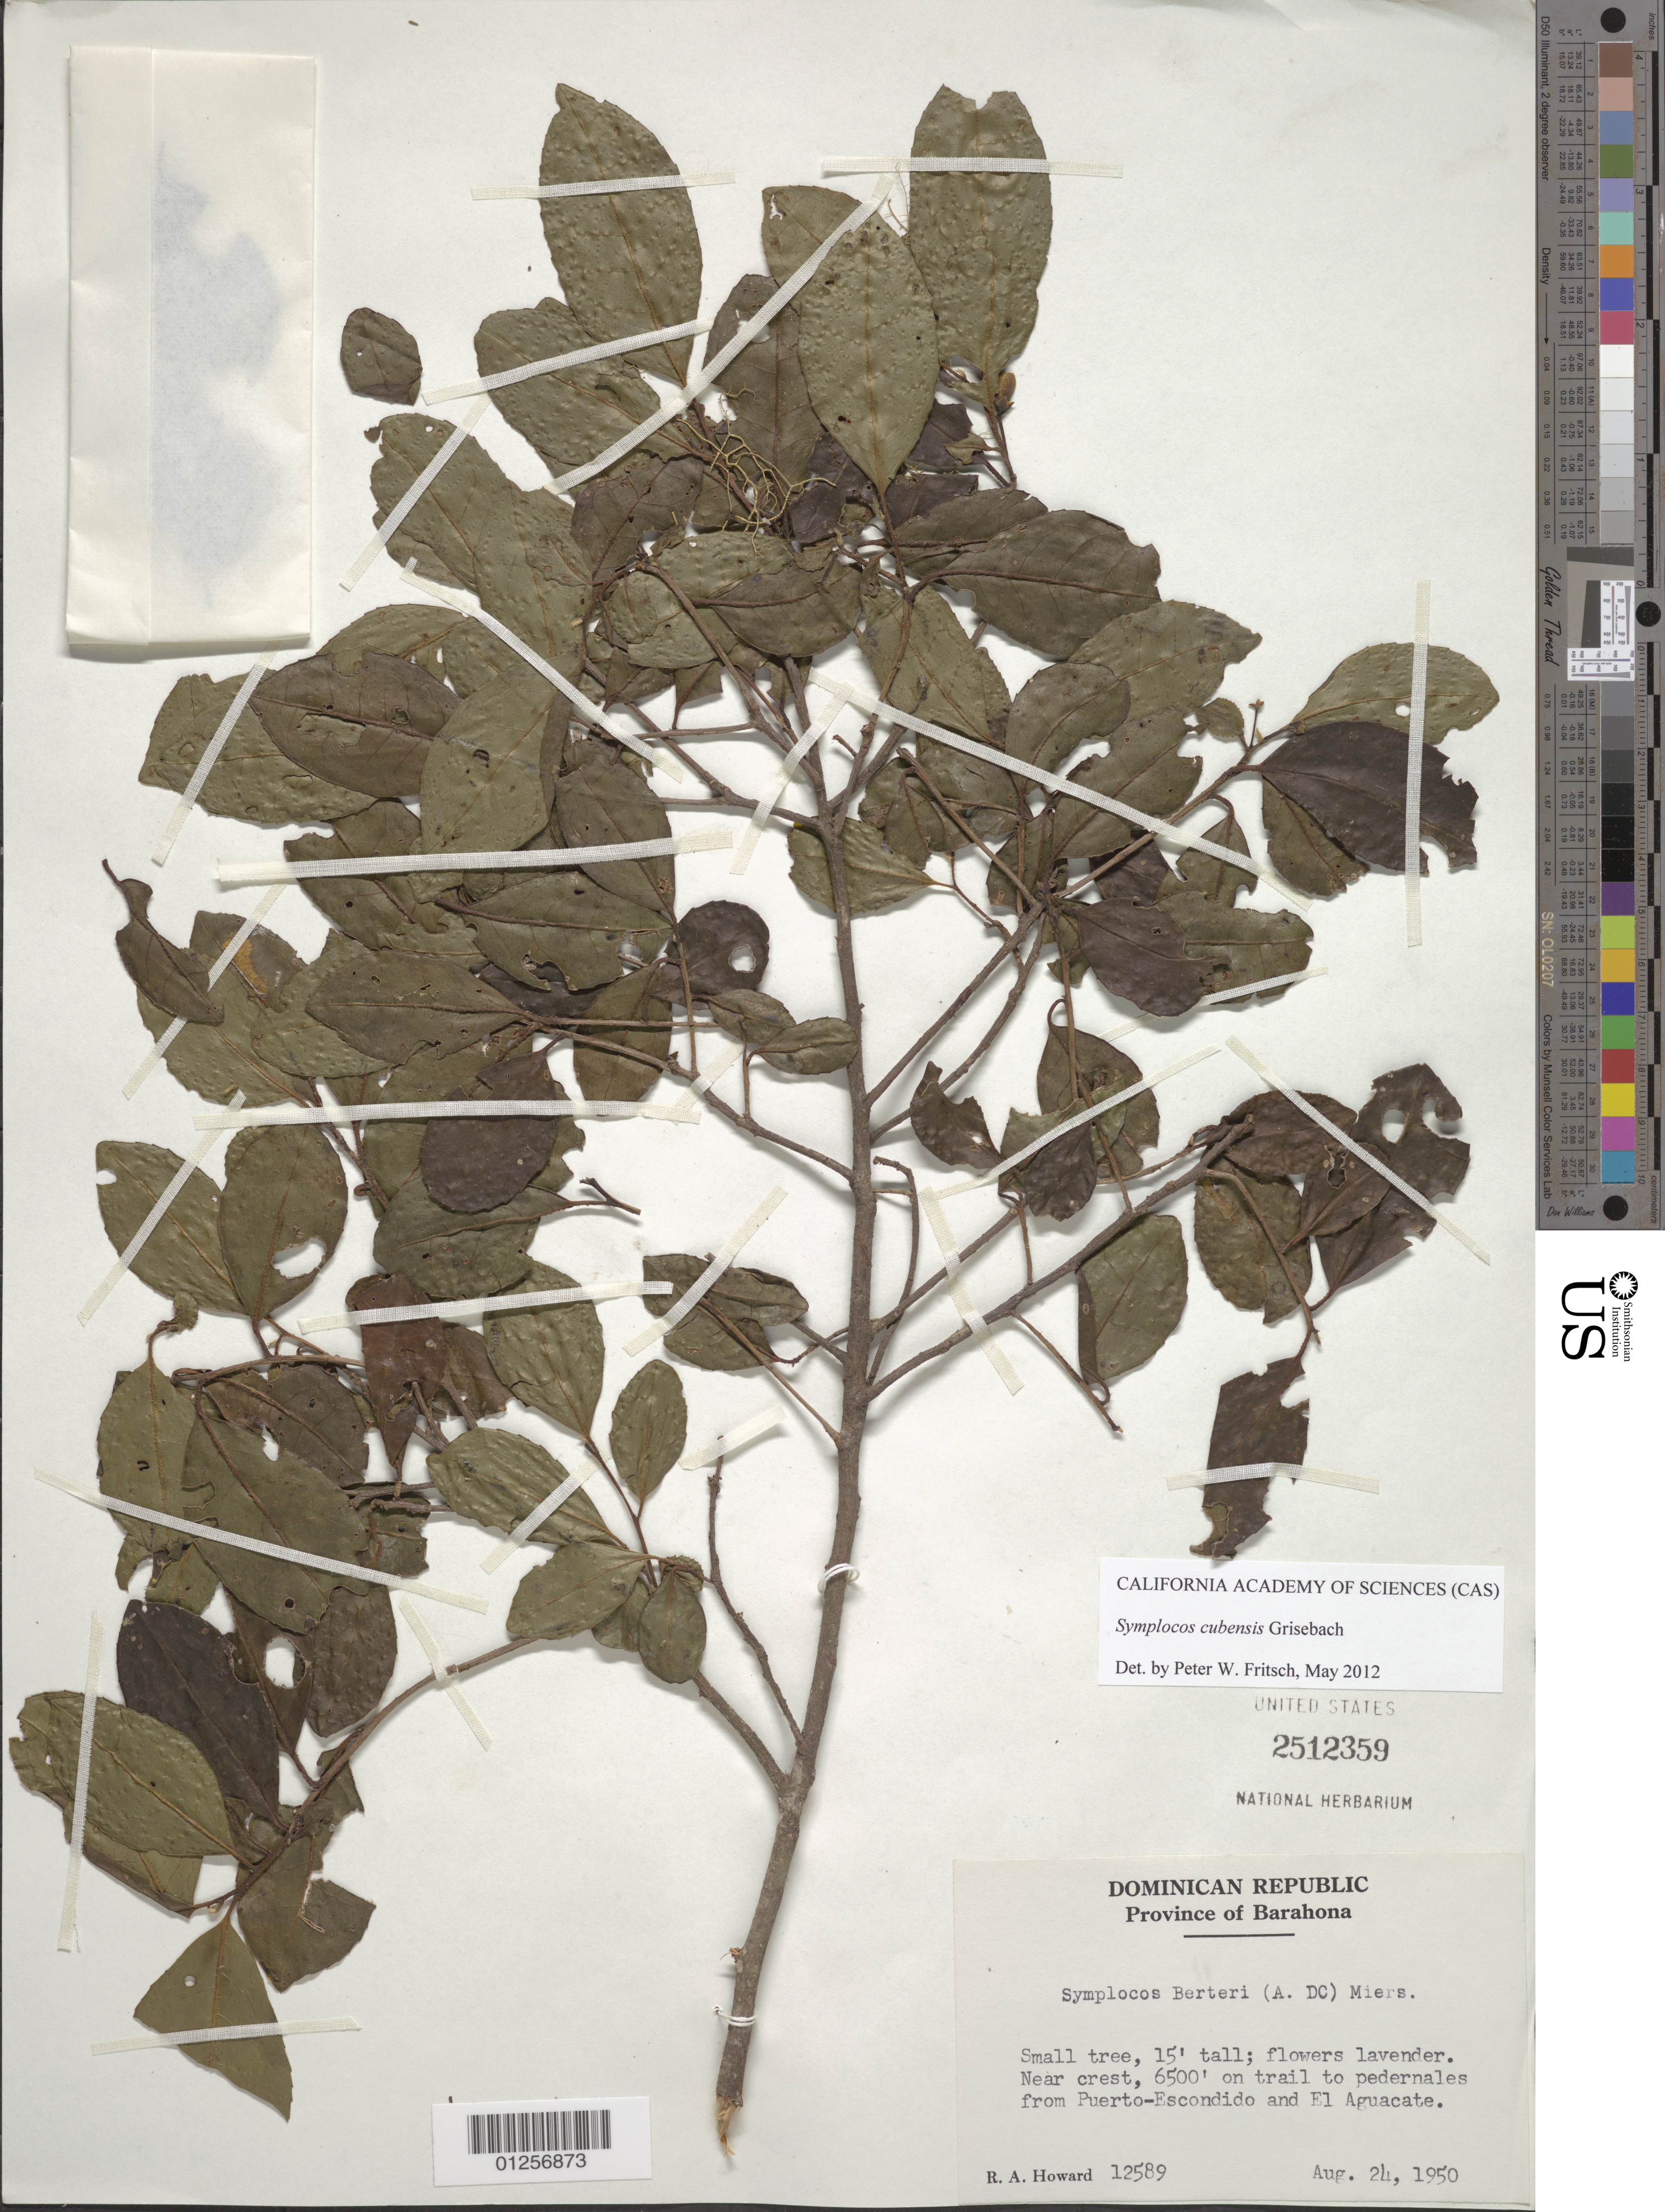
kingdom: Plantae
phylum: Tracheophyta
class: Magnoliopsida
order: Ericales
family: Symplocaceae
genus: Symplocos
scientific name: Symplocos cubensis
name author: Griseb.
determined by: Fritsch, Peter W.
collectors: R. A. Howard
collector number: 12589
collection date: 1950-08-24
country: Dominican Republic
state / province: Barahona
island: Hispaniola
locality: Pedernales. Trail to Pedernales from Puerto-Escondido and El Aguacate.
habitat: Near crest.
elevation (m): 1981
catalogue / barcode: US 2512359